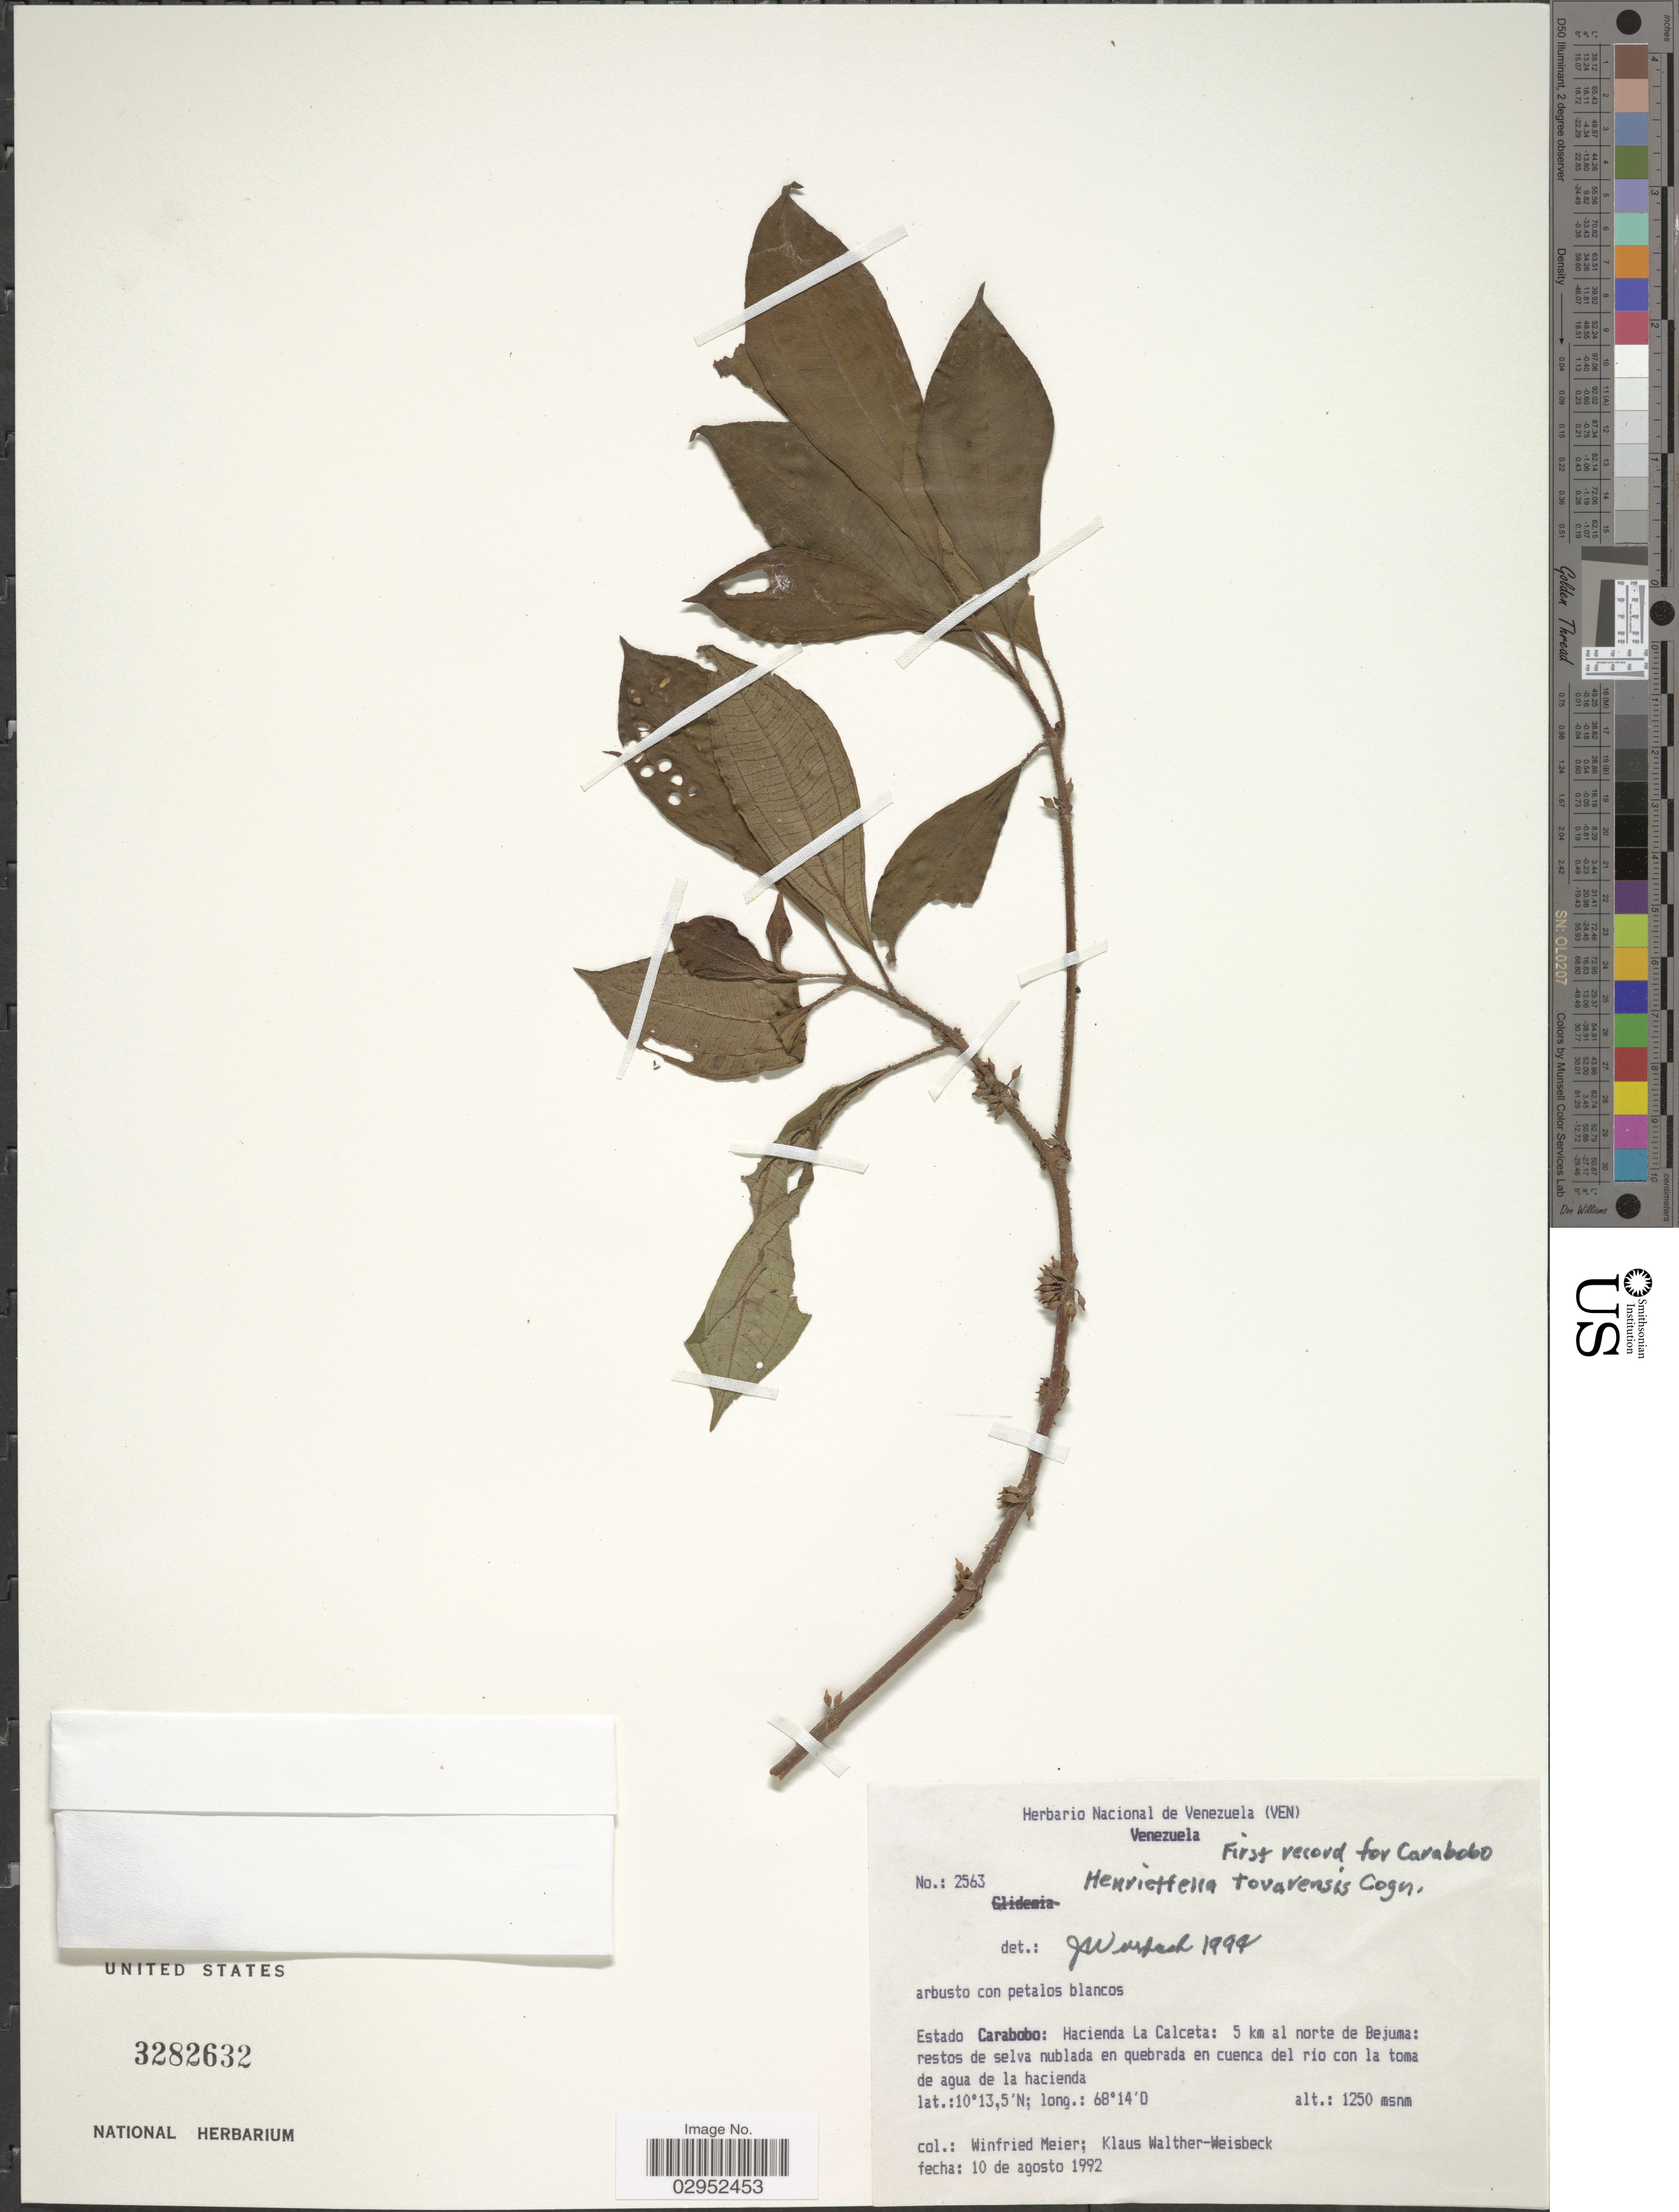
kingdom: Plantae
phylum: Tracheophyta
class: Magnoliopsida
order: Myrtales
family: Melastomataceae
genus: Henriettea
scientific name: Henriettea tovarensis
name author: (Cogn.) Penneys et al.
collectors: W. Meier & K. Walter-Weisbeck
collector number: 2563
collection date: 1992-08-10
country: Venezuela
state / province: Carabobo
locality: Hacienda La Calceta: 5 km al norte de Bejuma.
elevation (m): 1250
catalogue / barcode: US 3282632